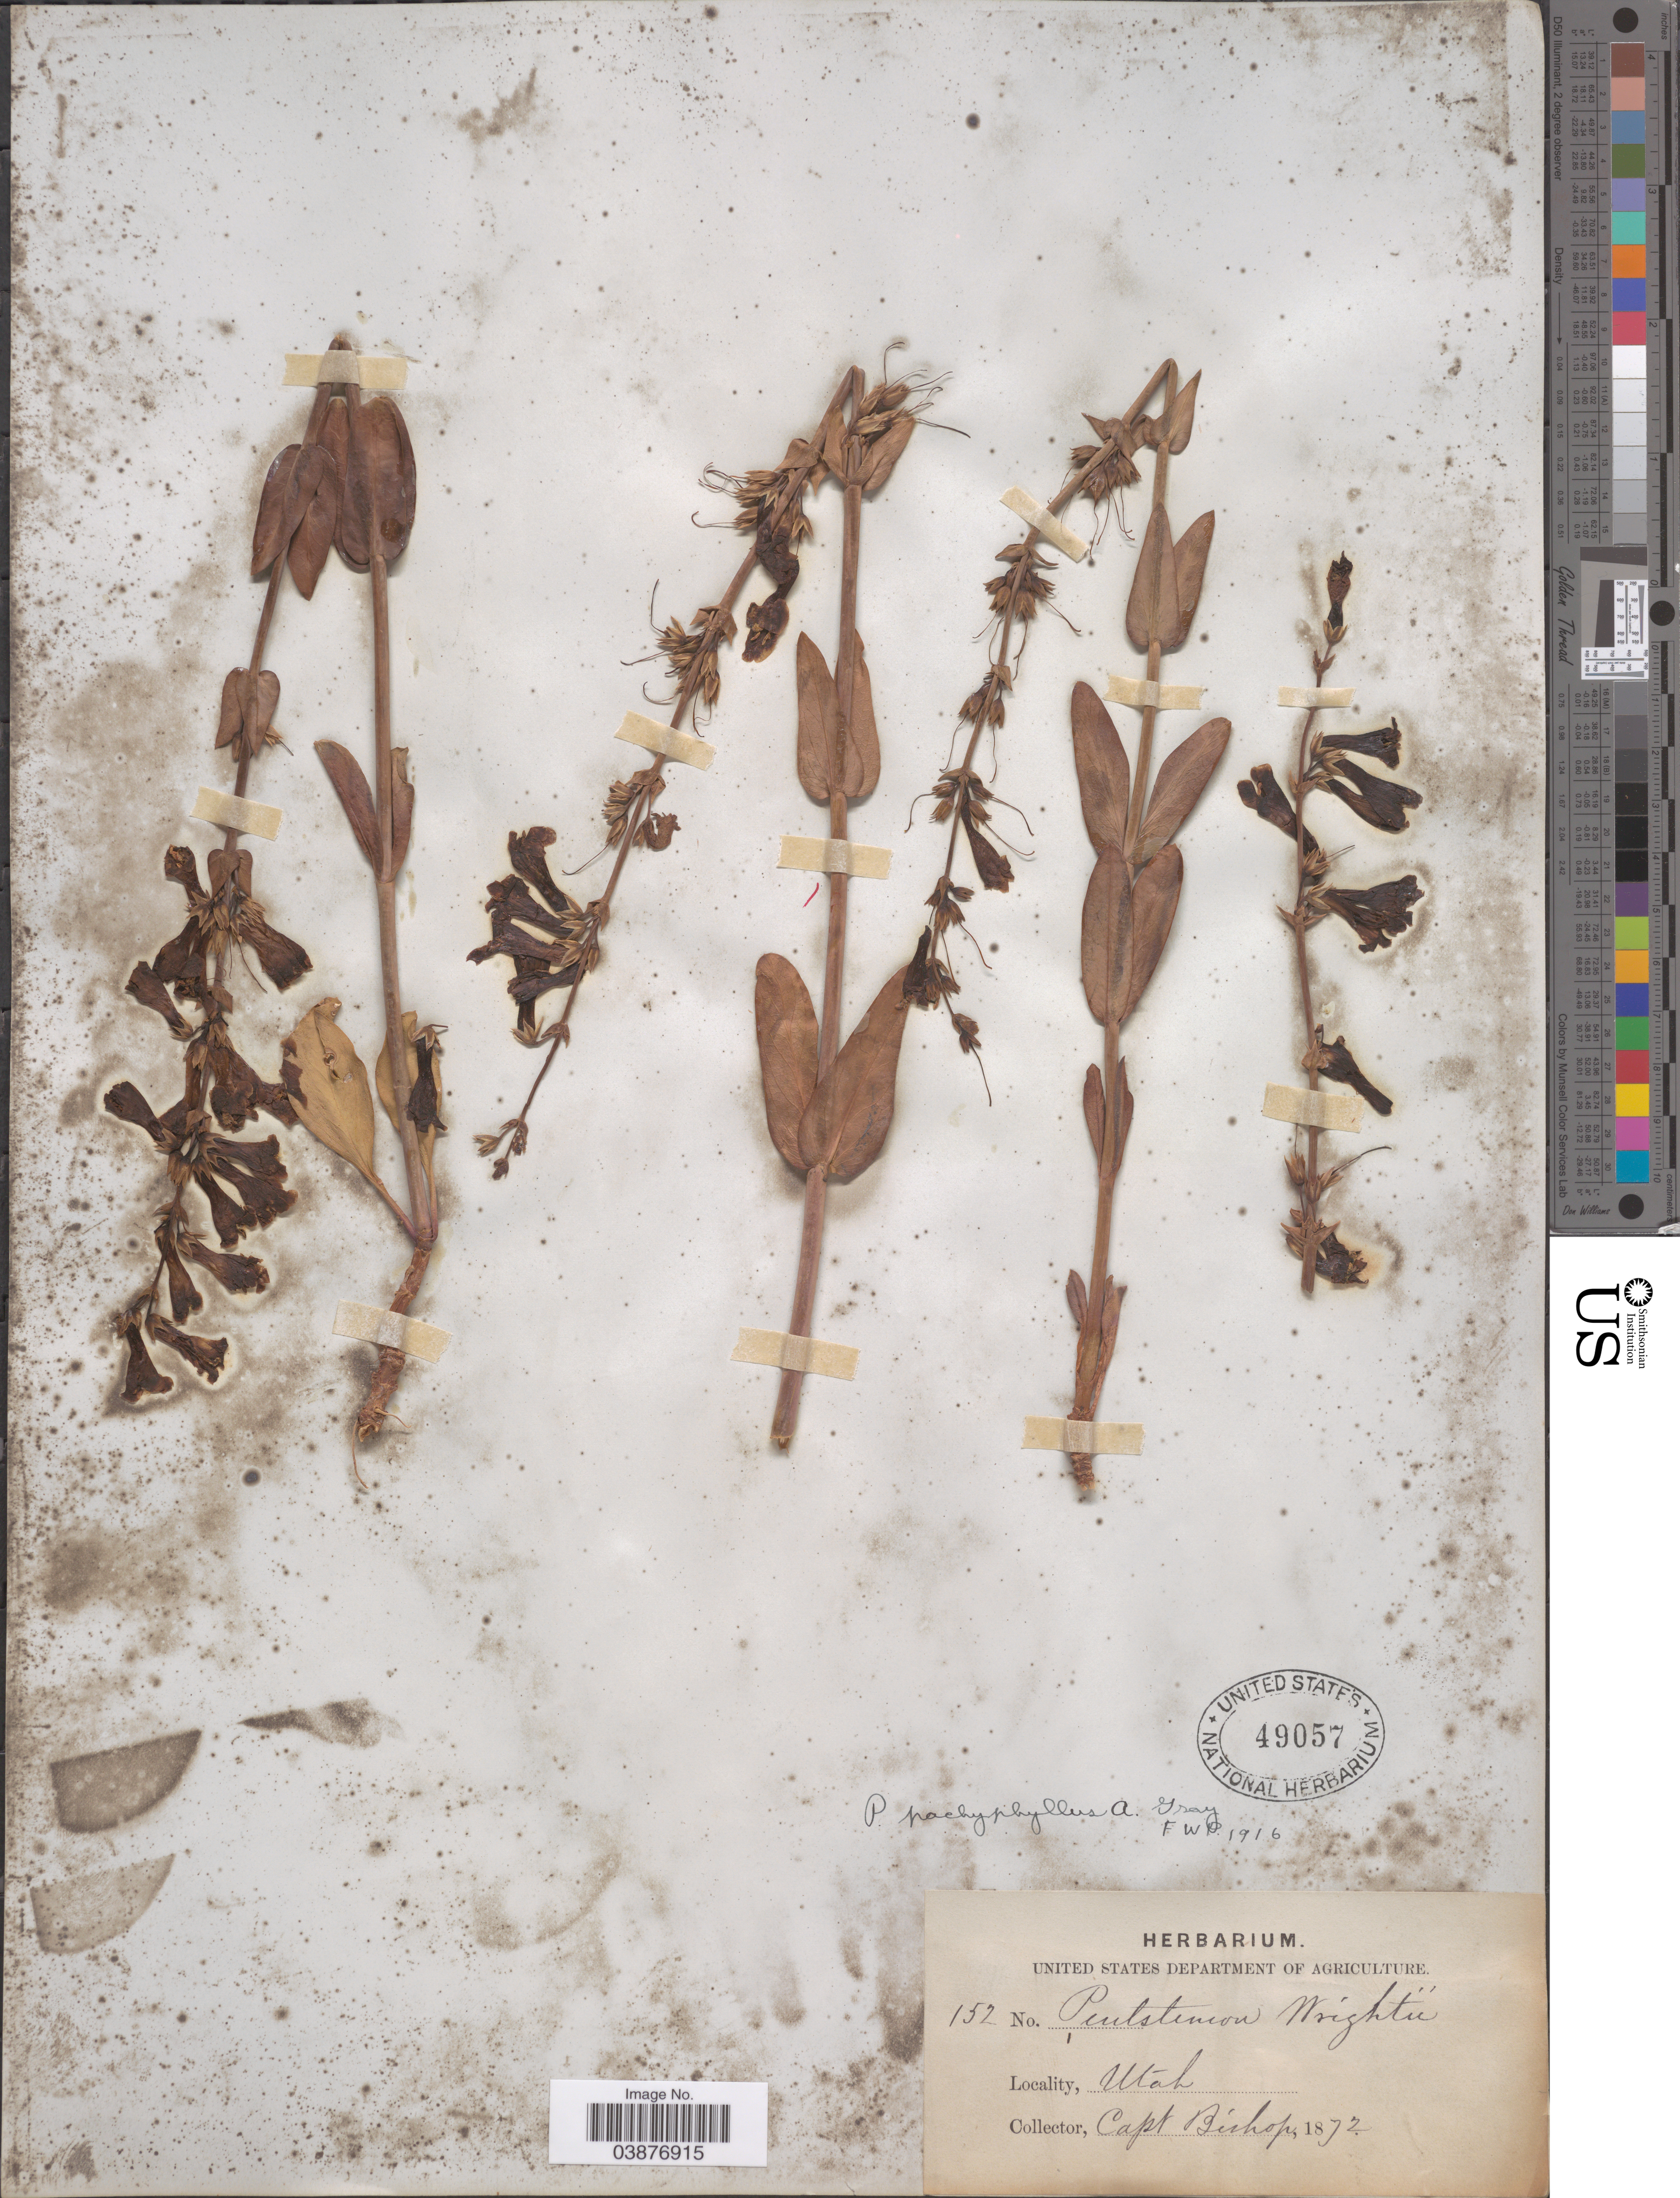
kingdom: Plantae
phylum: Tracheophyta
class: Magnoliopsida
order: Lamiales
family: Plantaginaceae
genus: Penstemon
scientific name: Penstemon pachyphyllus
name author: A. Gray ex Rydb.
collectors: F. M. Bishop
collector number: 152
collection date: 1872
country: United States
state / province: Utah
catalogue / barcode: US 49057